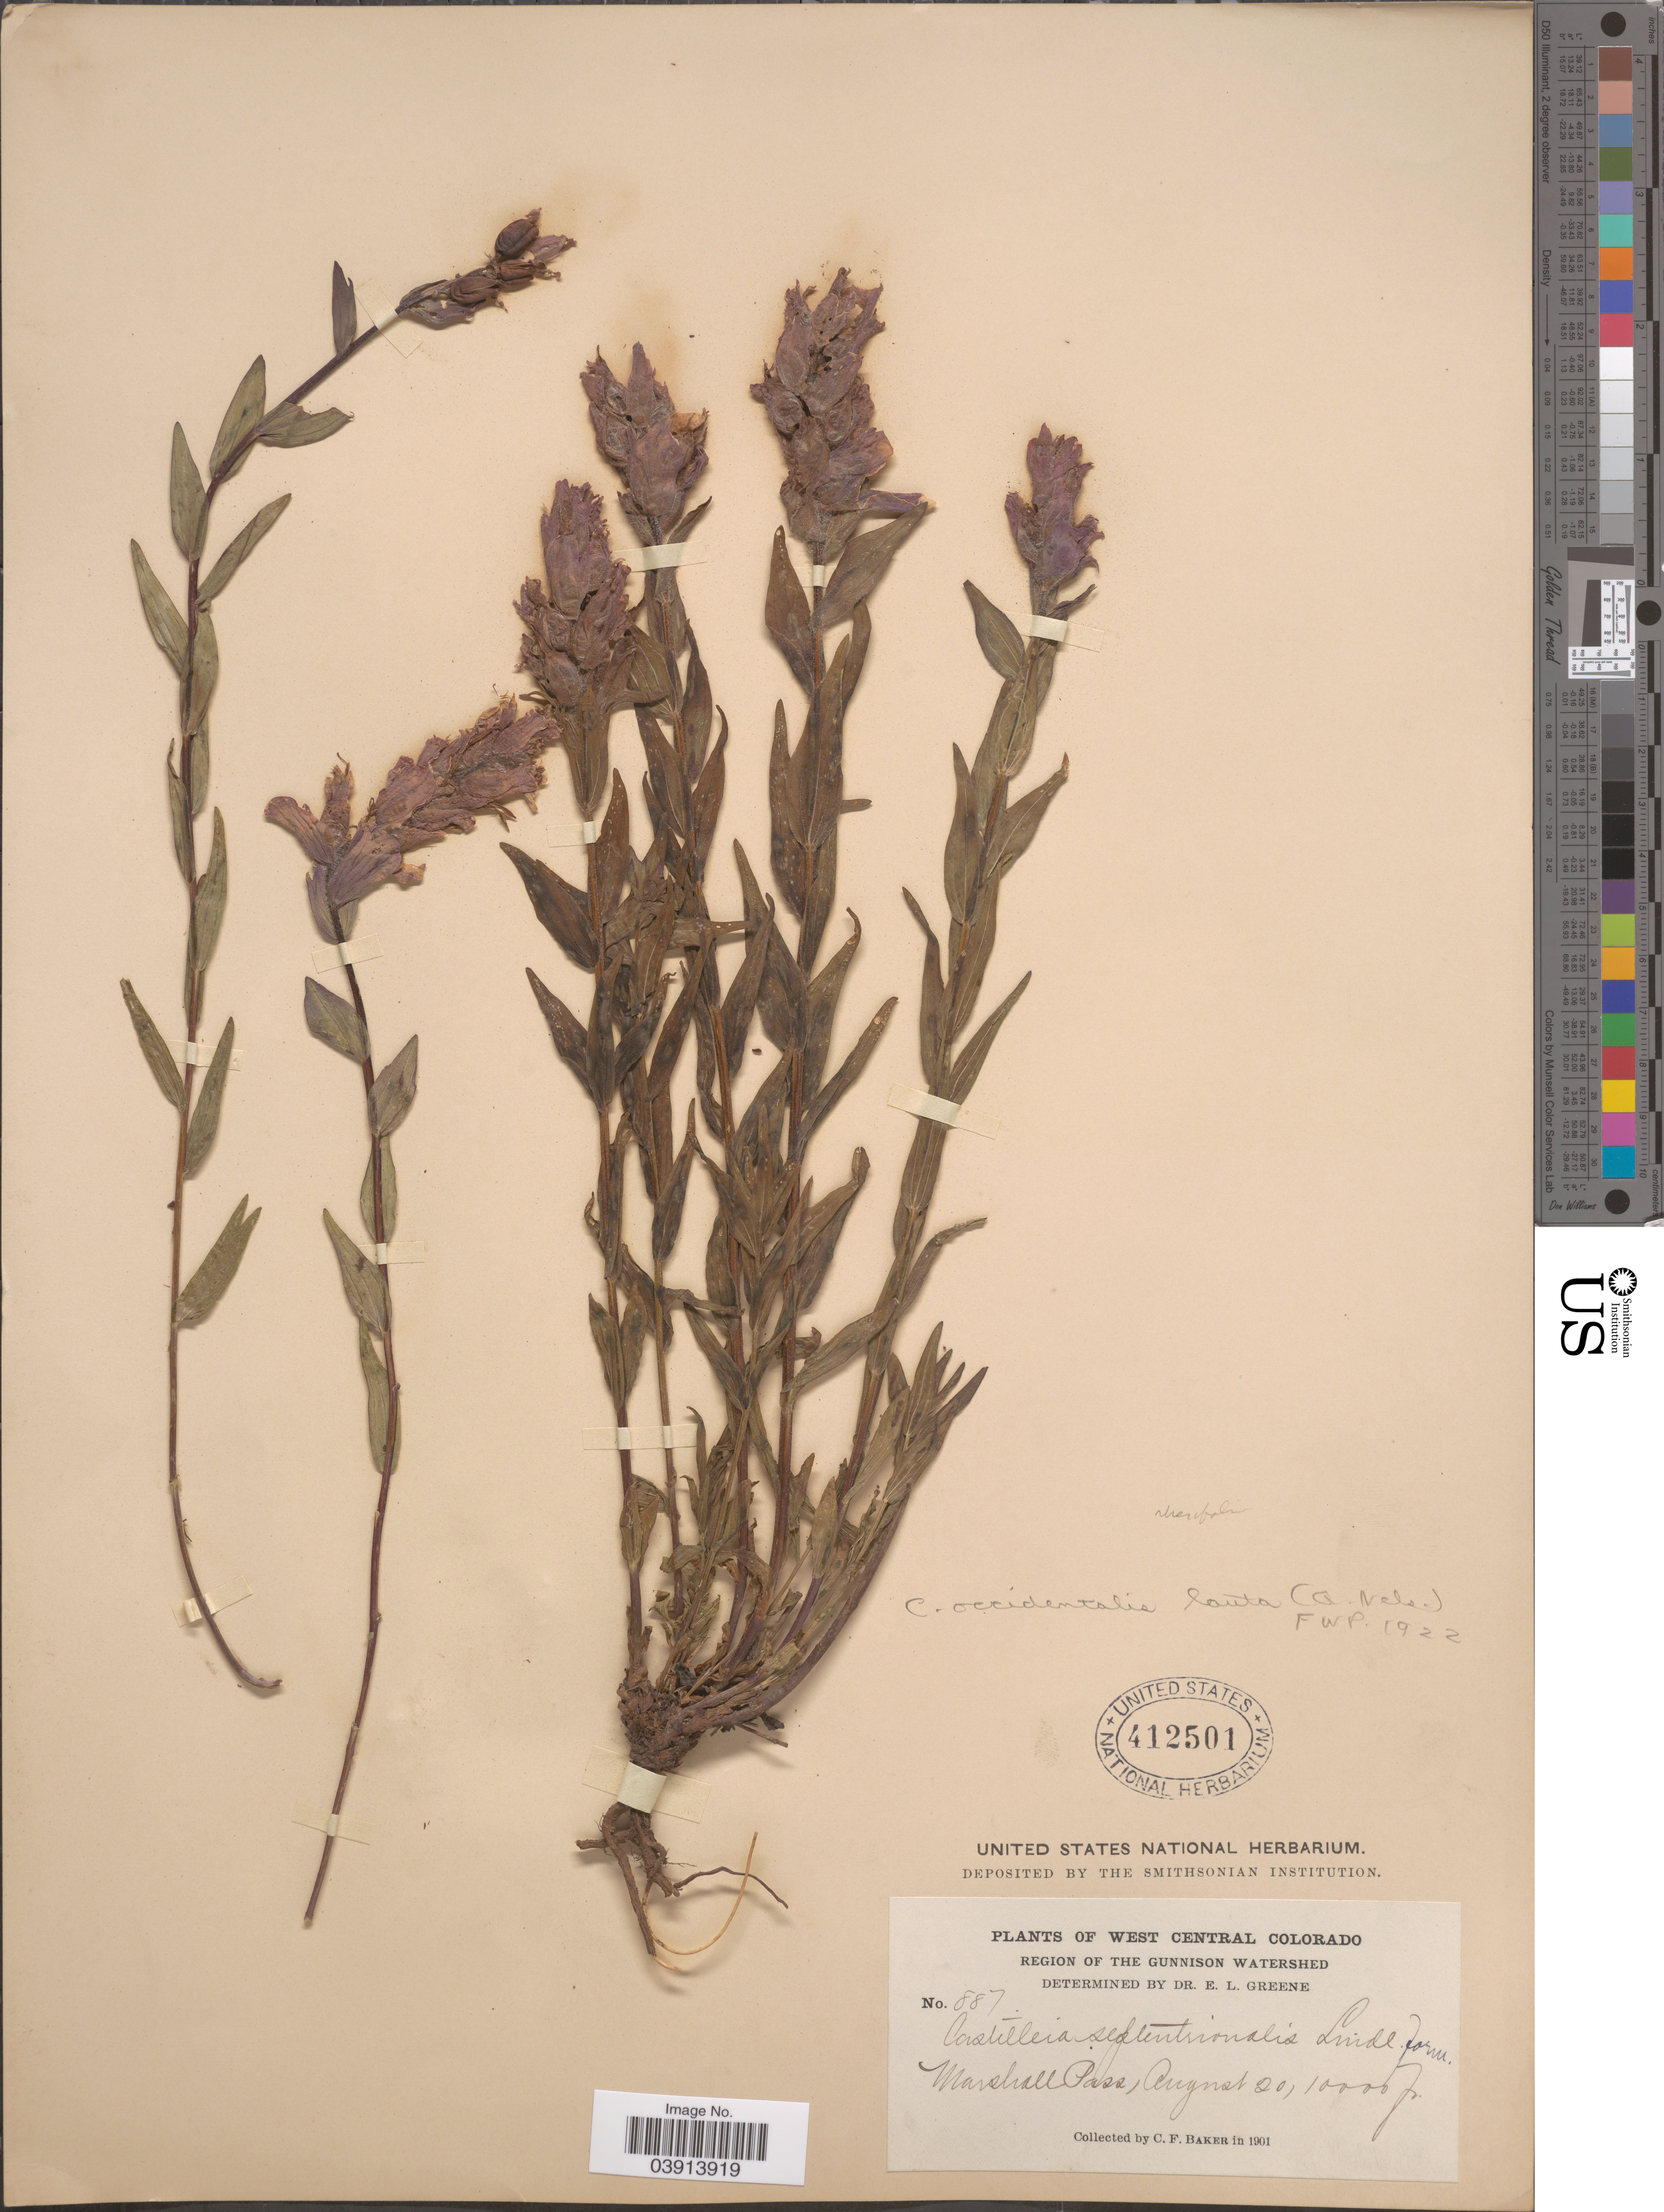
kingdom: Plantae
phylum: Tracheophyta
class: Magnoliopsida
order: Lamiales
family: Orobanchaceae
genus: Castilleja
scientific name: Castilleja rhexiifolia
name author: Rydb.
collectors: C. F. Baker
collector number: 887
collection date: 1901-08-20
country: United States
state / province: Colorado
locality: West Central Colorado. Region of The Gunnison Watershed. Marshall Pass.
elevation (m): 3048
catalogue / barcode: US 412501